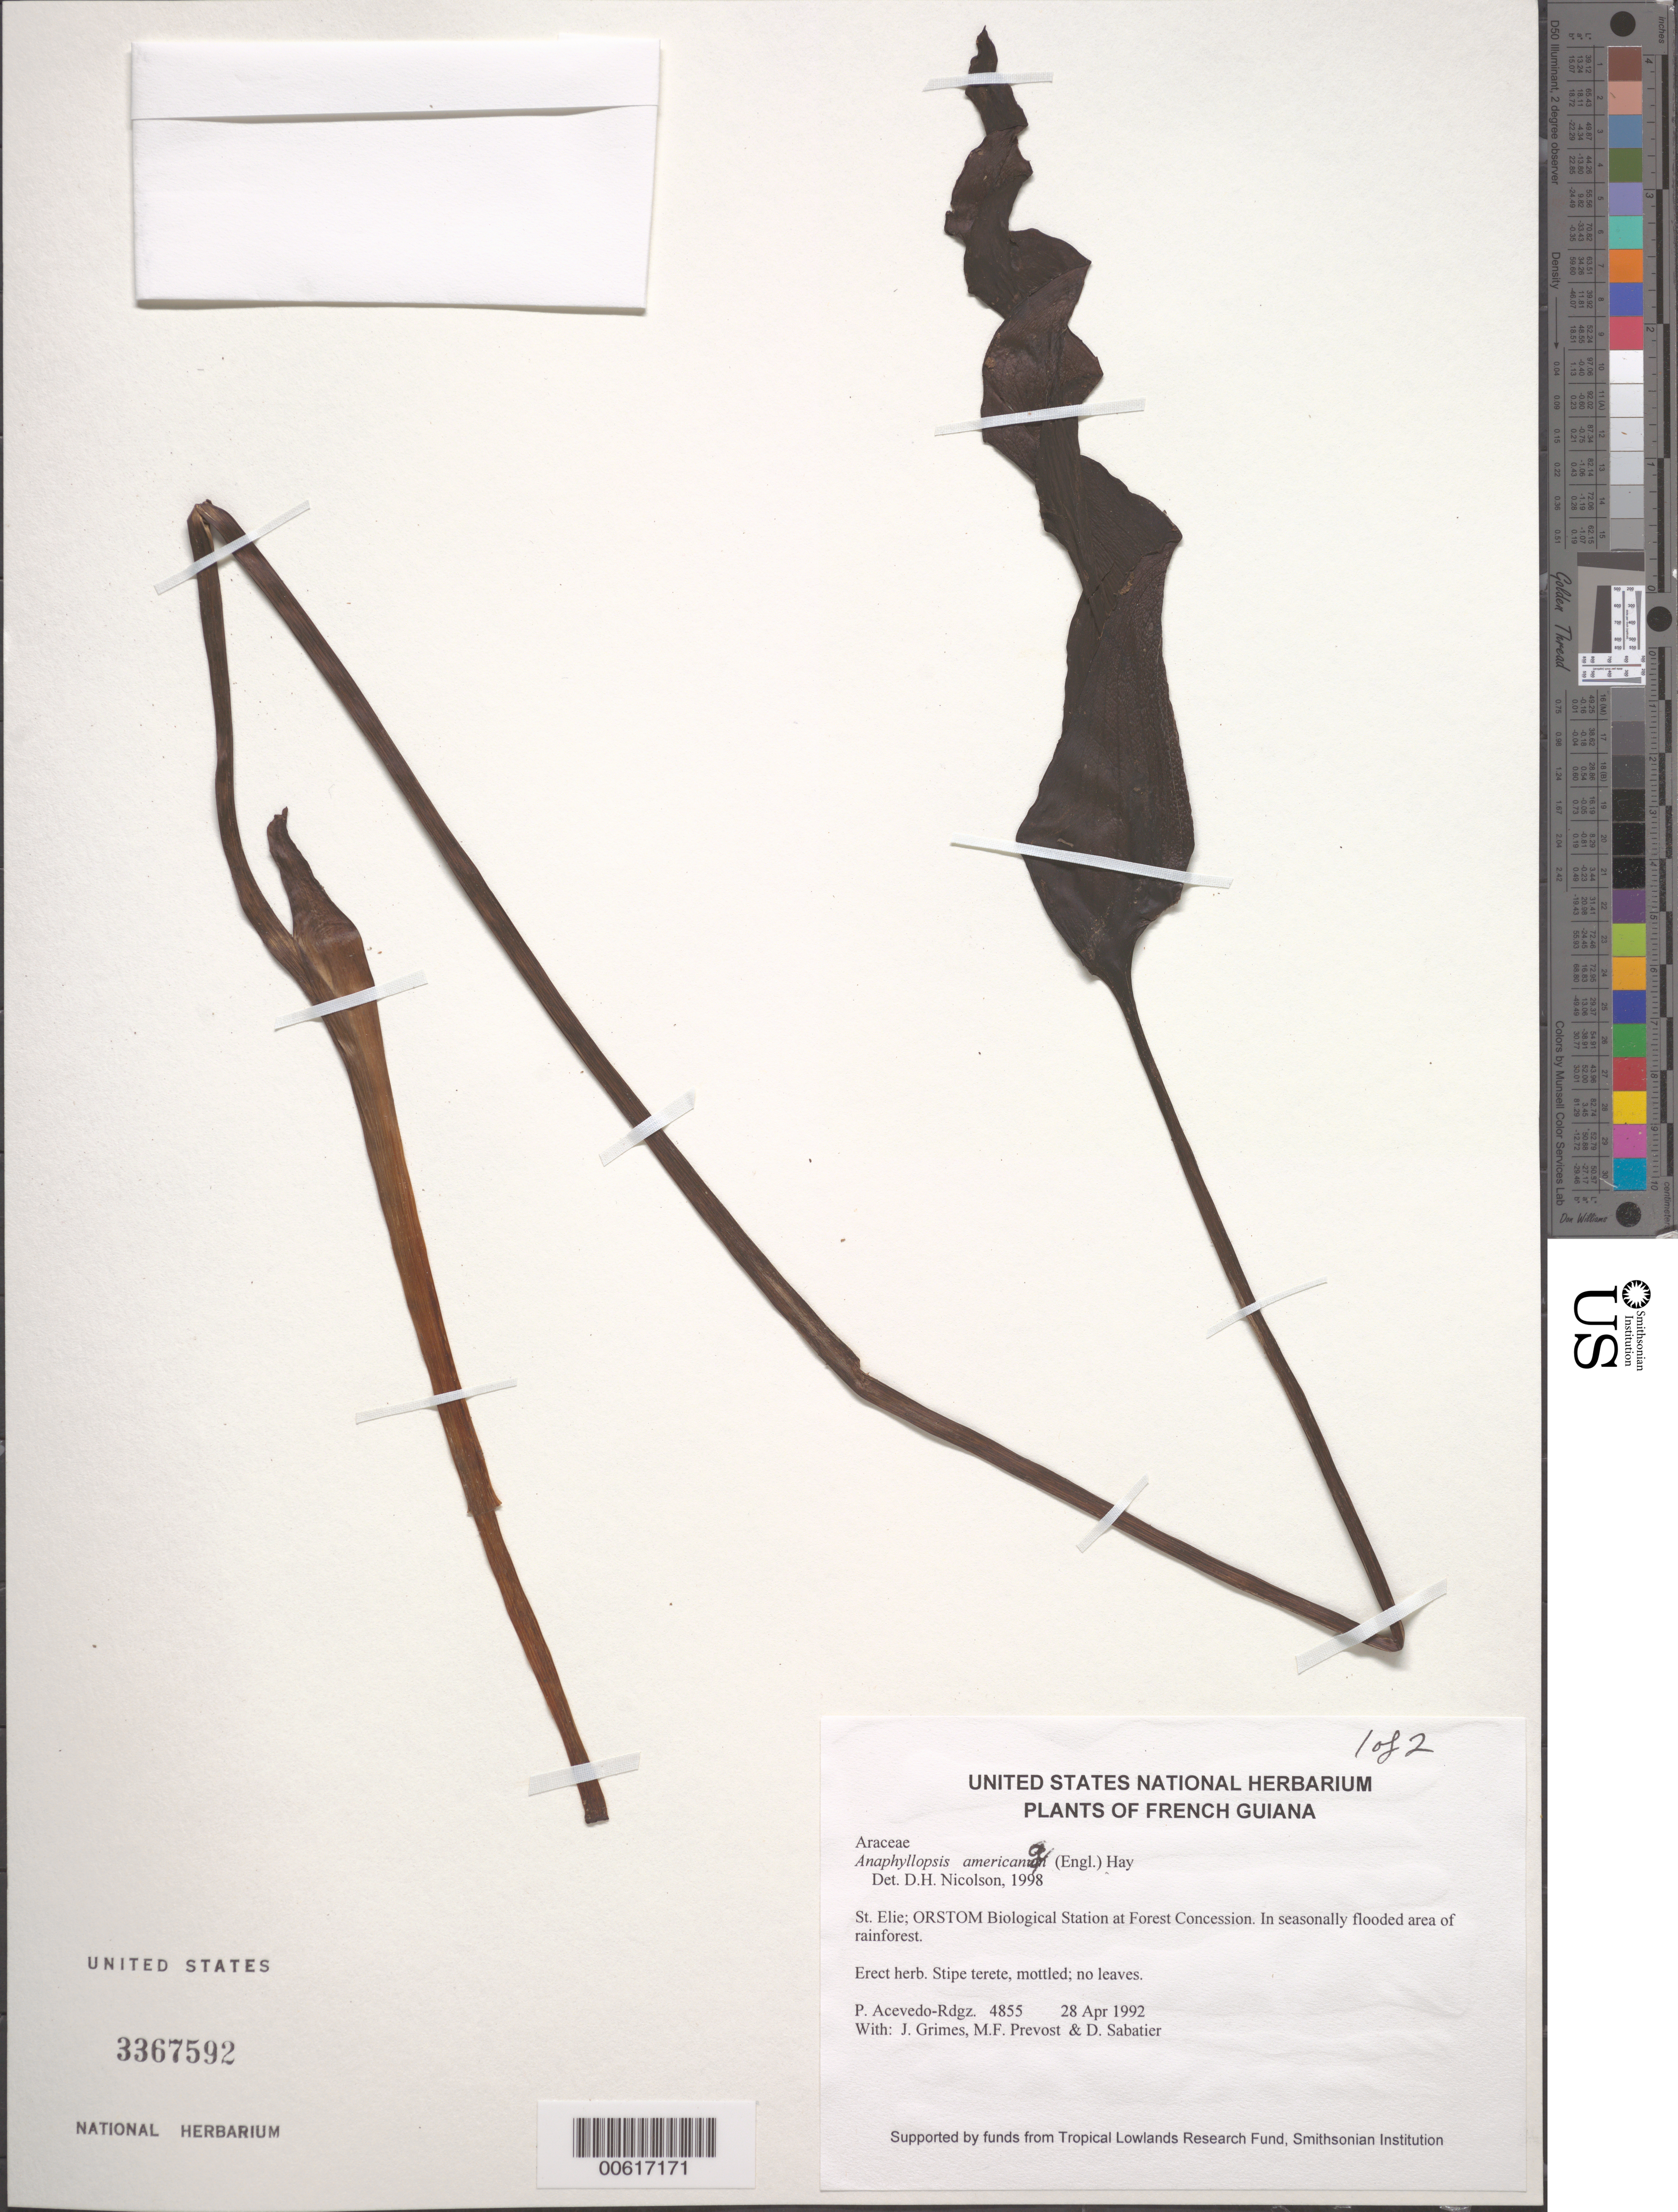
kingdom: Plantae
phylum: Tracheophyta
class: Liliopsida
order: Alismatales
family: Araceae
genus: Anaphyllopsis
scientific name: Anaphyllopsis americana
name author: (Engl.) A. Hay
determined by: Nicolson, Dan H.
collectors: P. Acevedo-Rodr., J. Grimes, M.-F. Prévost & D. Sabatier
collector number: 4855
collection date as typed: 28 Apr 1992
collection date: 1992-04-28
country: French Guiana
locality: St. Elie; ORSTOM Biological Station at Forest Concession.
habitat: In seasonally flooded area of rainforest.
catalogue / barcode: US 3367592